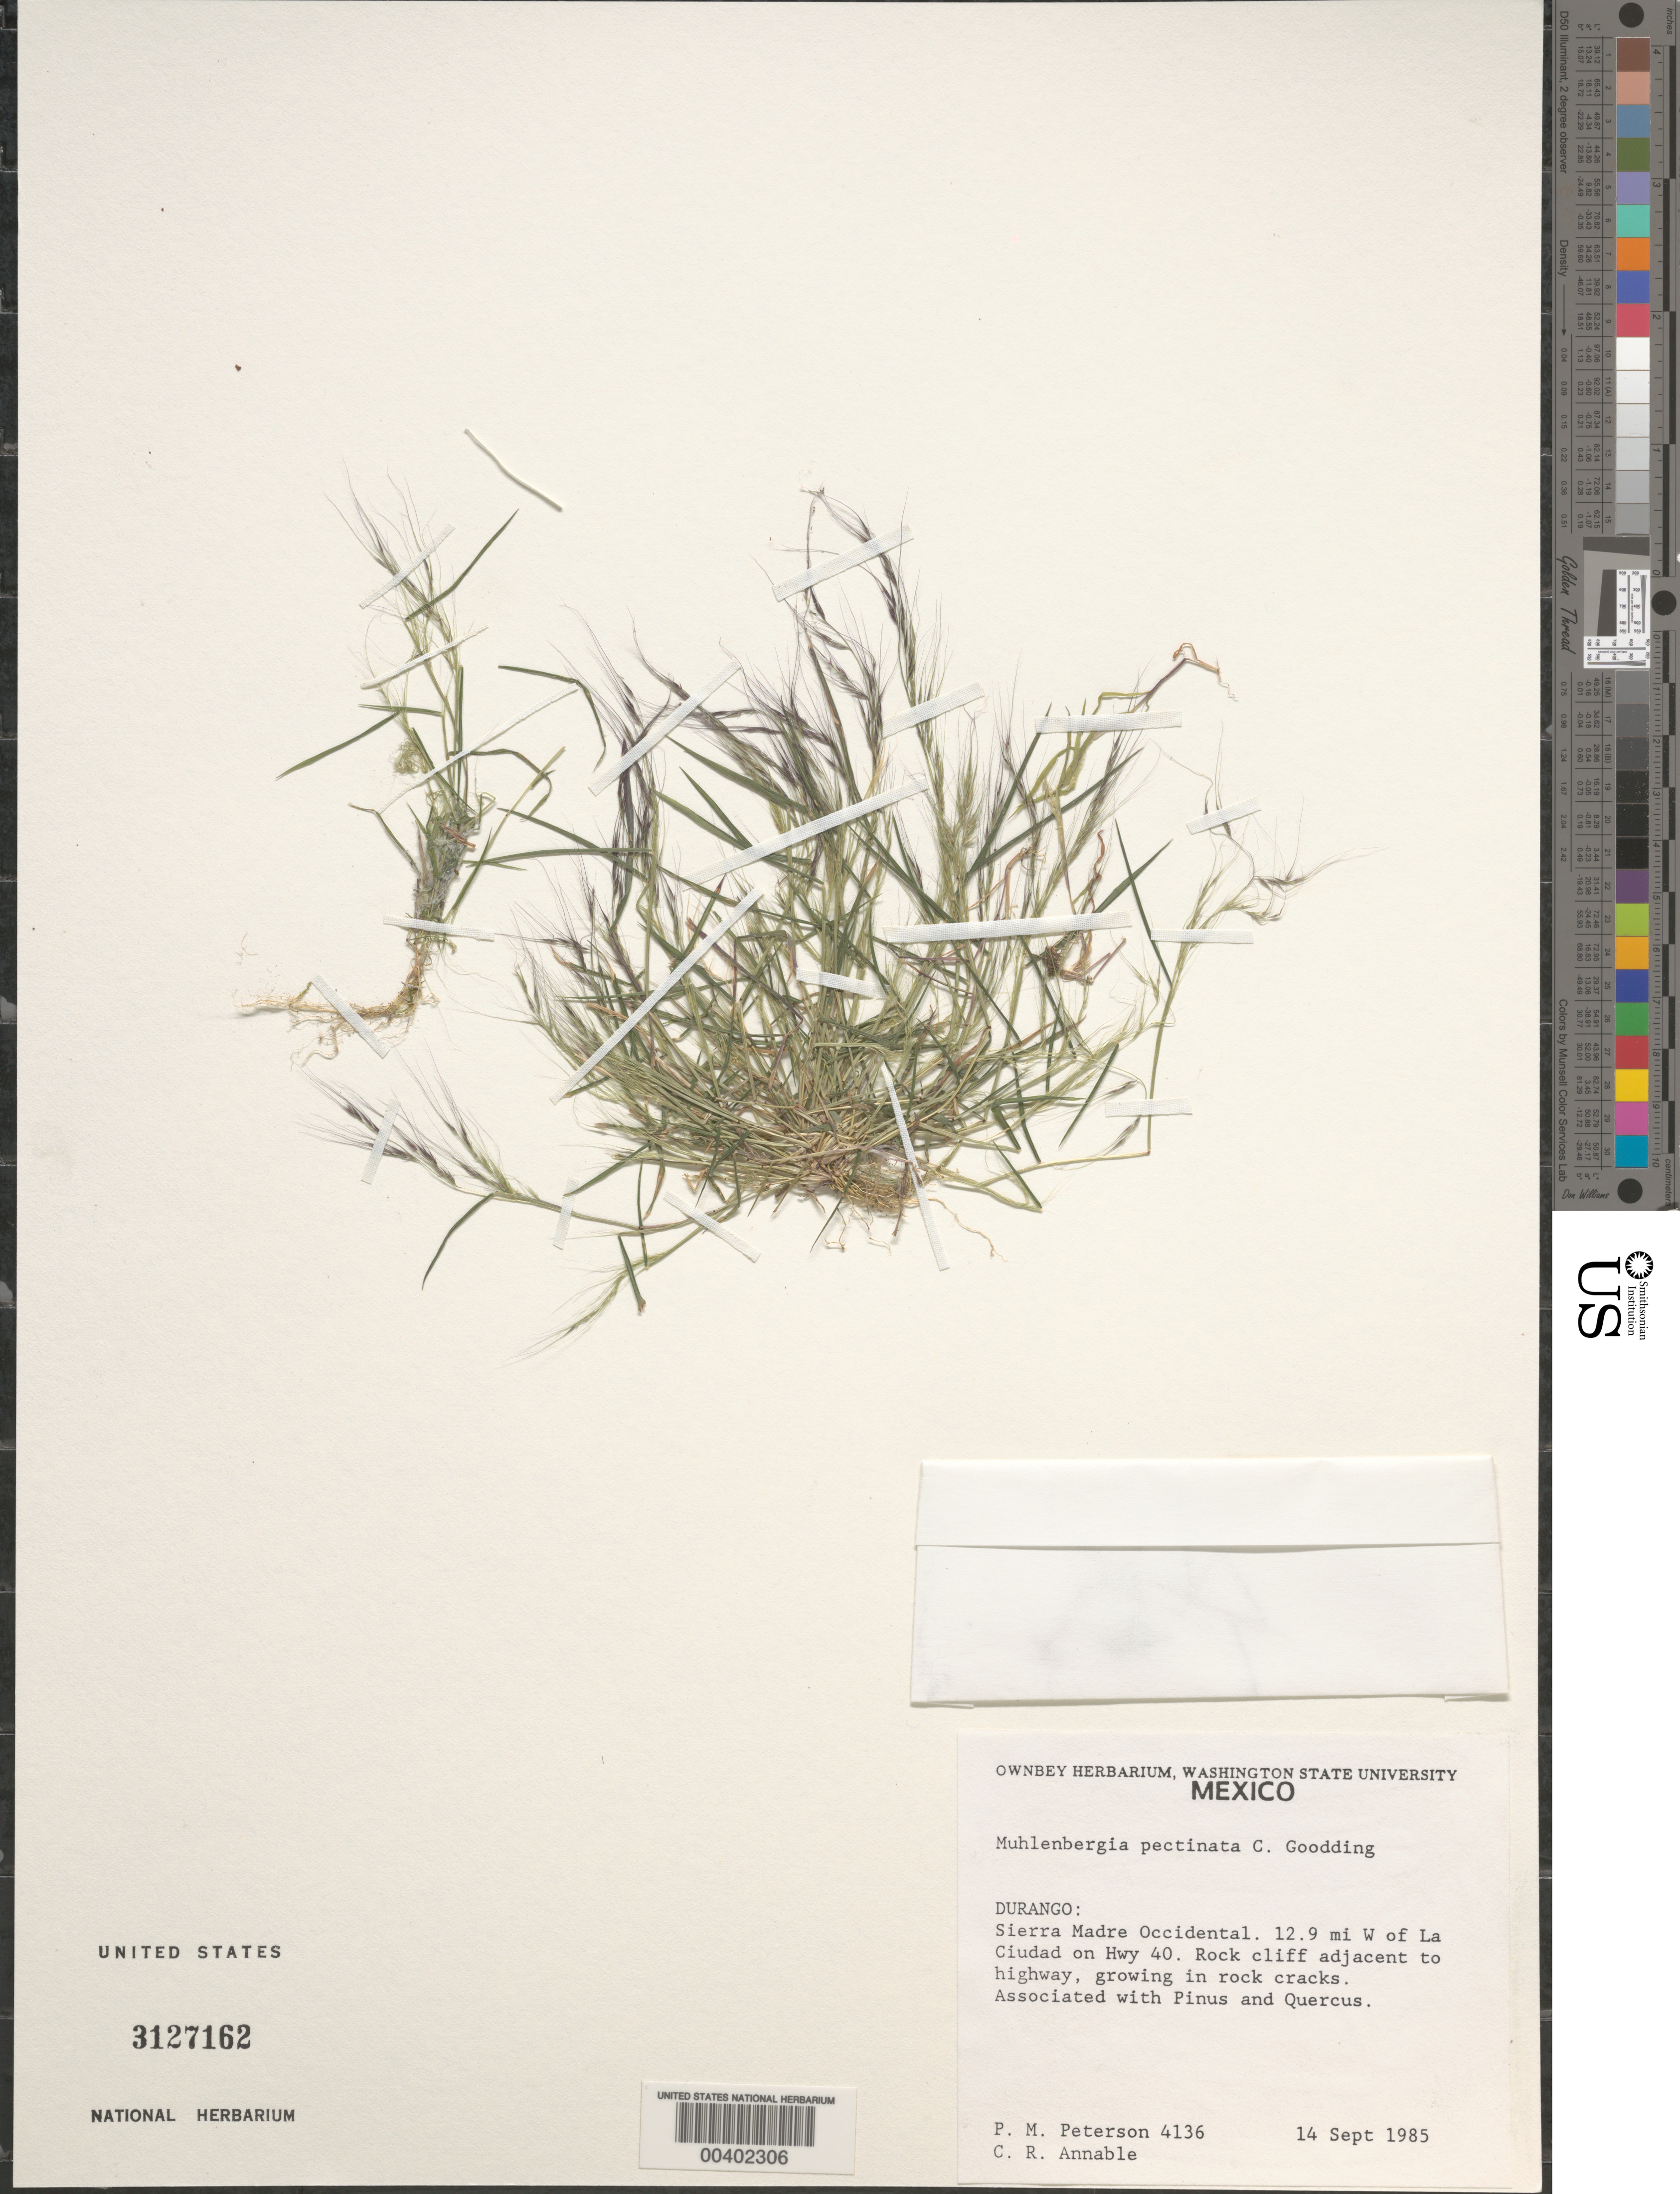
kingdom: Plantae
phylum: Tracheophyta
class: Liliopsida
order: Poales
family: Poaceae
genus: Muhlenbergia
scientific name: Muhlenbergia pectinata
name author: C.O. Goodd.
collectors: P. M. Peterson & C. R. Annable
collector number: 04136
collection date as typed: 14 Sep 1985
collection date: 1985-09-14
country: Mexico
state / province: Durango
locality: Sierra Madre Occidental, 12.9 miles W of La Ciudad on Hwy 40.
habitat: In rock cracks of rock cliff adjacent to Hwy, growing in moss. Associated with Pinus and Quercus.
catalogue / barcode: US 3127162